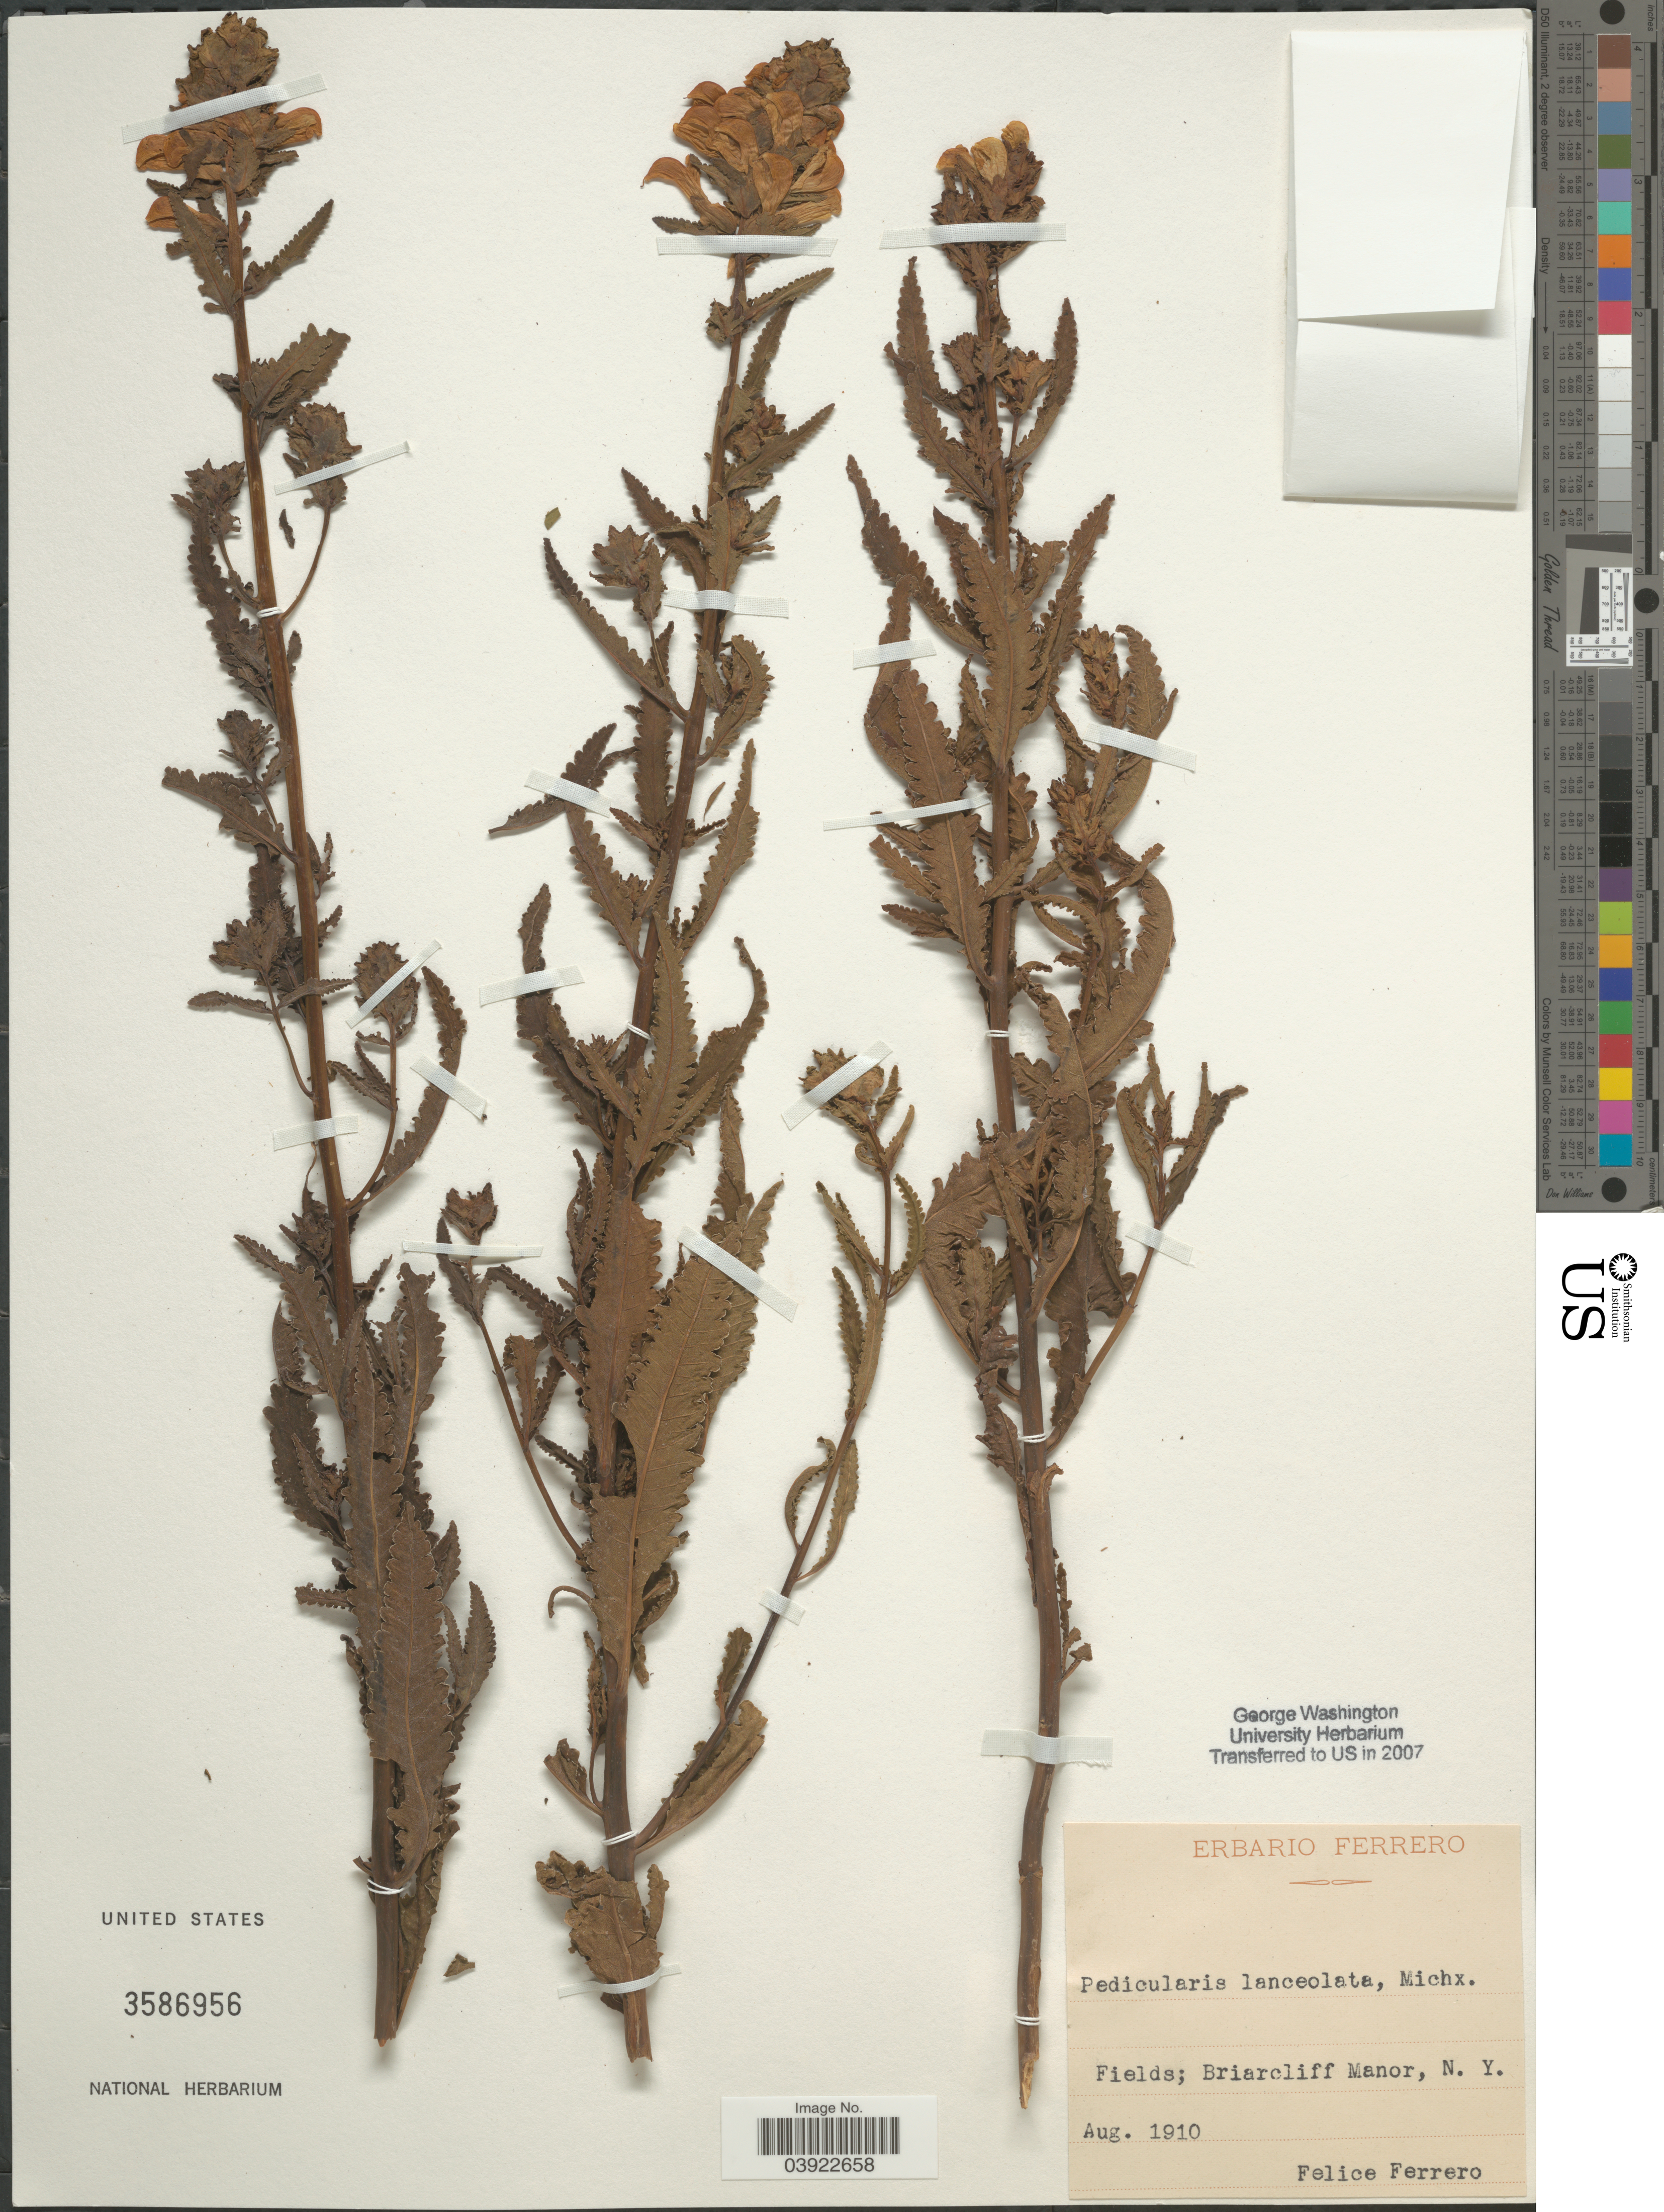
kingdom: Plantae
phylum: Tracheophyta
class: Magnoliopsida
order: Lamiales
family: Orobanchaceae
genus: Pedicularis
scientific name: Pedicularis lanceolata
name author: Michx.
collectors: F. Ferrero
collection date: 1910-08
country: United States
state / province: New York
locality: Briarcliff Manor.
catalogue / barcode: US 3586956